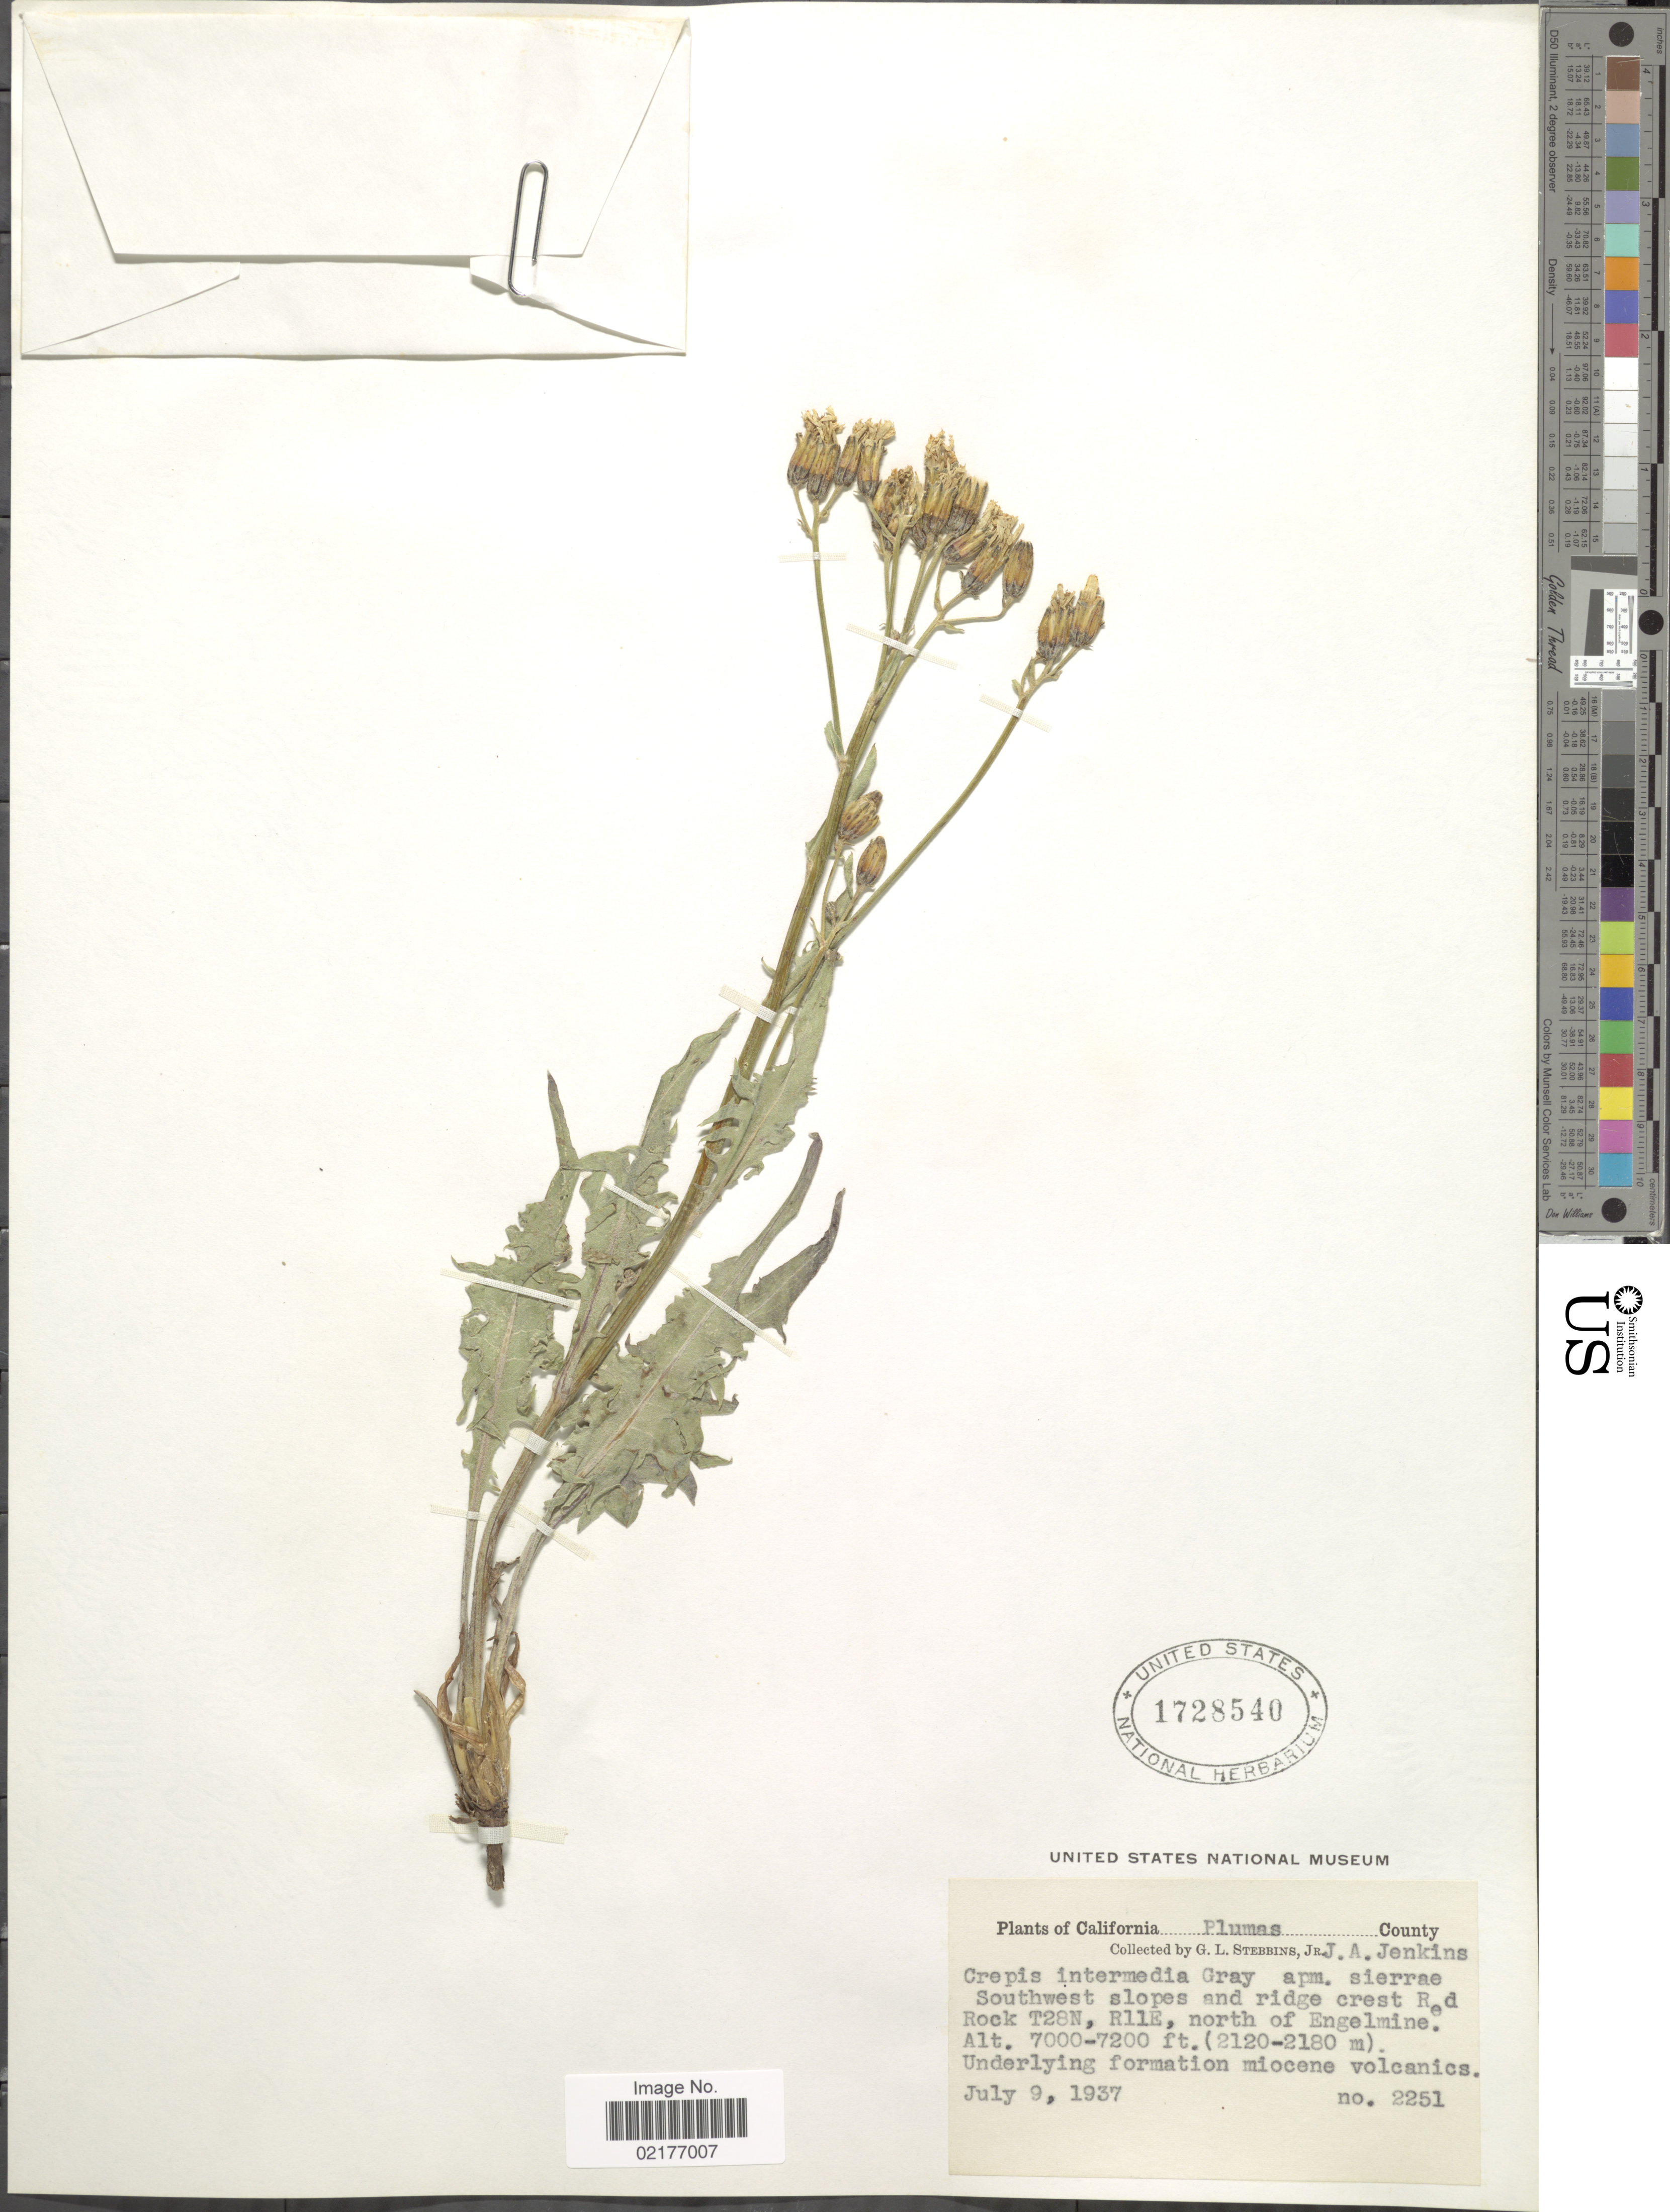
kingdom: Plantae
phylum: Tracheophyta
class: Magnoliopsida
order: Asterales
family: Asteraceae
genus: Crepis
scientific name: Crepis intermedia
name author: A. Gray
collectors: G. L. Stebbins & J. Jenkins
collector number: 2251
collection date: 1937-07-09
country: United States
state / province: California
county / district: Plumas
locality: Plumas County, Southwest slopes and ridge crest Red Rock T28N, R11E, north of Engelmine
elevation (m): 2134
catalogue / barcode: US 1728540